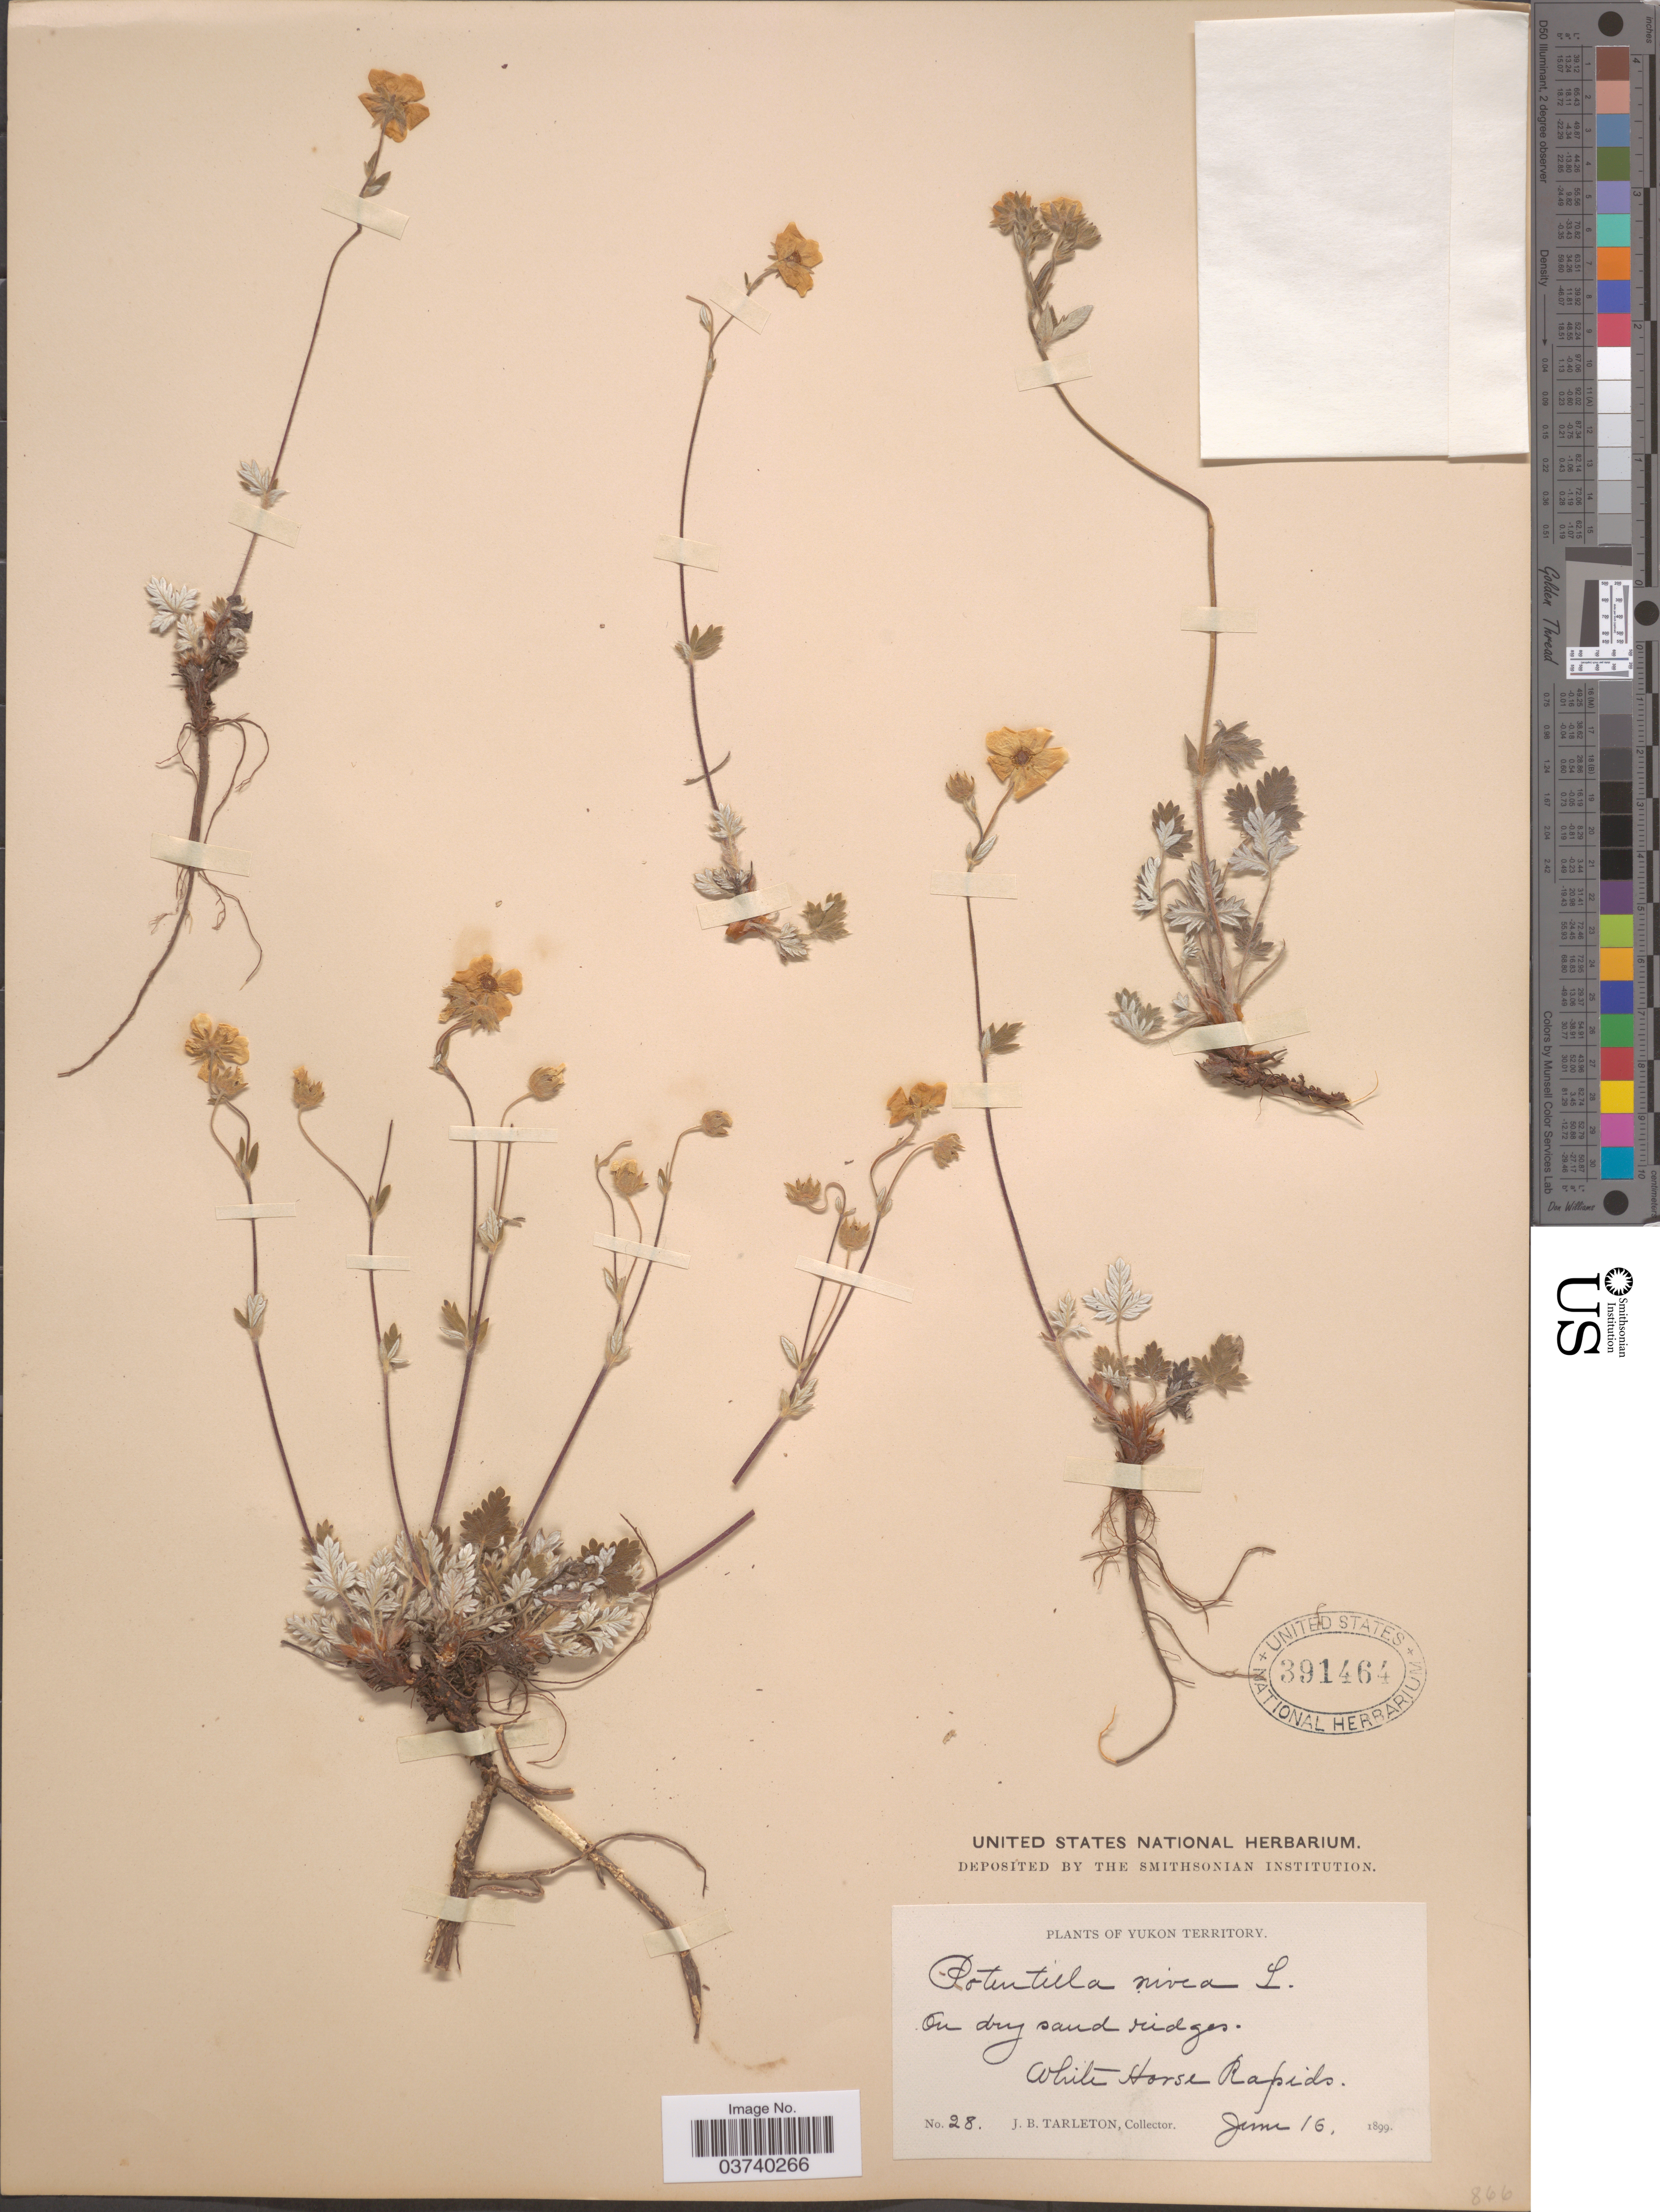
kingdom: Plantae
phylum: Tracheophyta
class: Magnoliopsida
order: Rosales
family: Rosaceae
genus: Potentilla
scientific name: Potentilla nivea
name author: L.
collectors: J. Tarleton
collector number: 28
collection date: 1899-06-16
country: Canada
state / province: Yukon Territory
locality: White Horse Rapids.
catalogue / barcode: US 391464